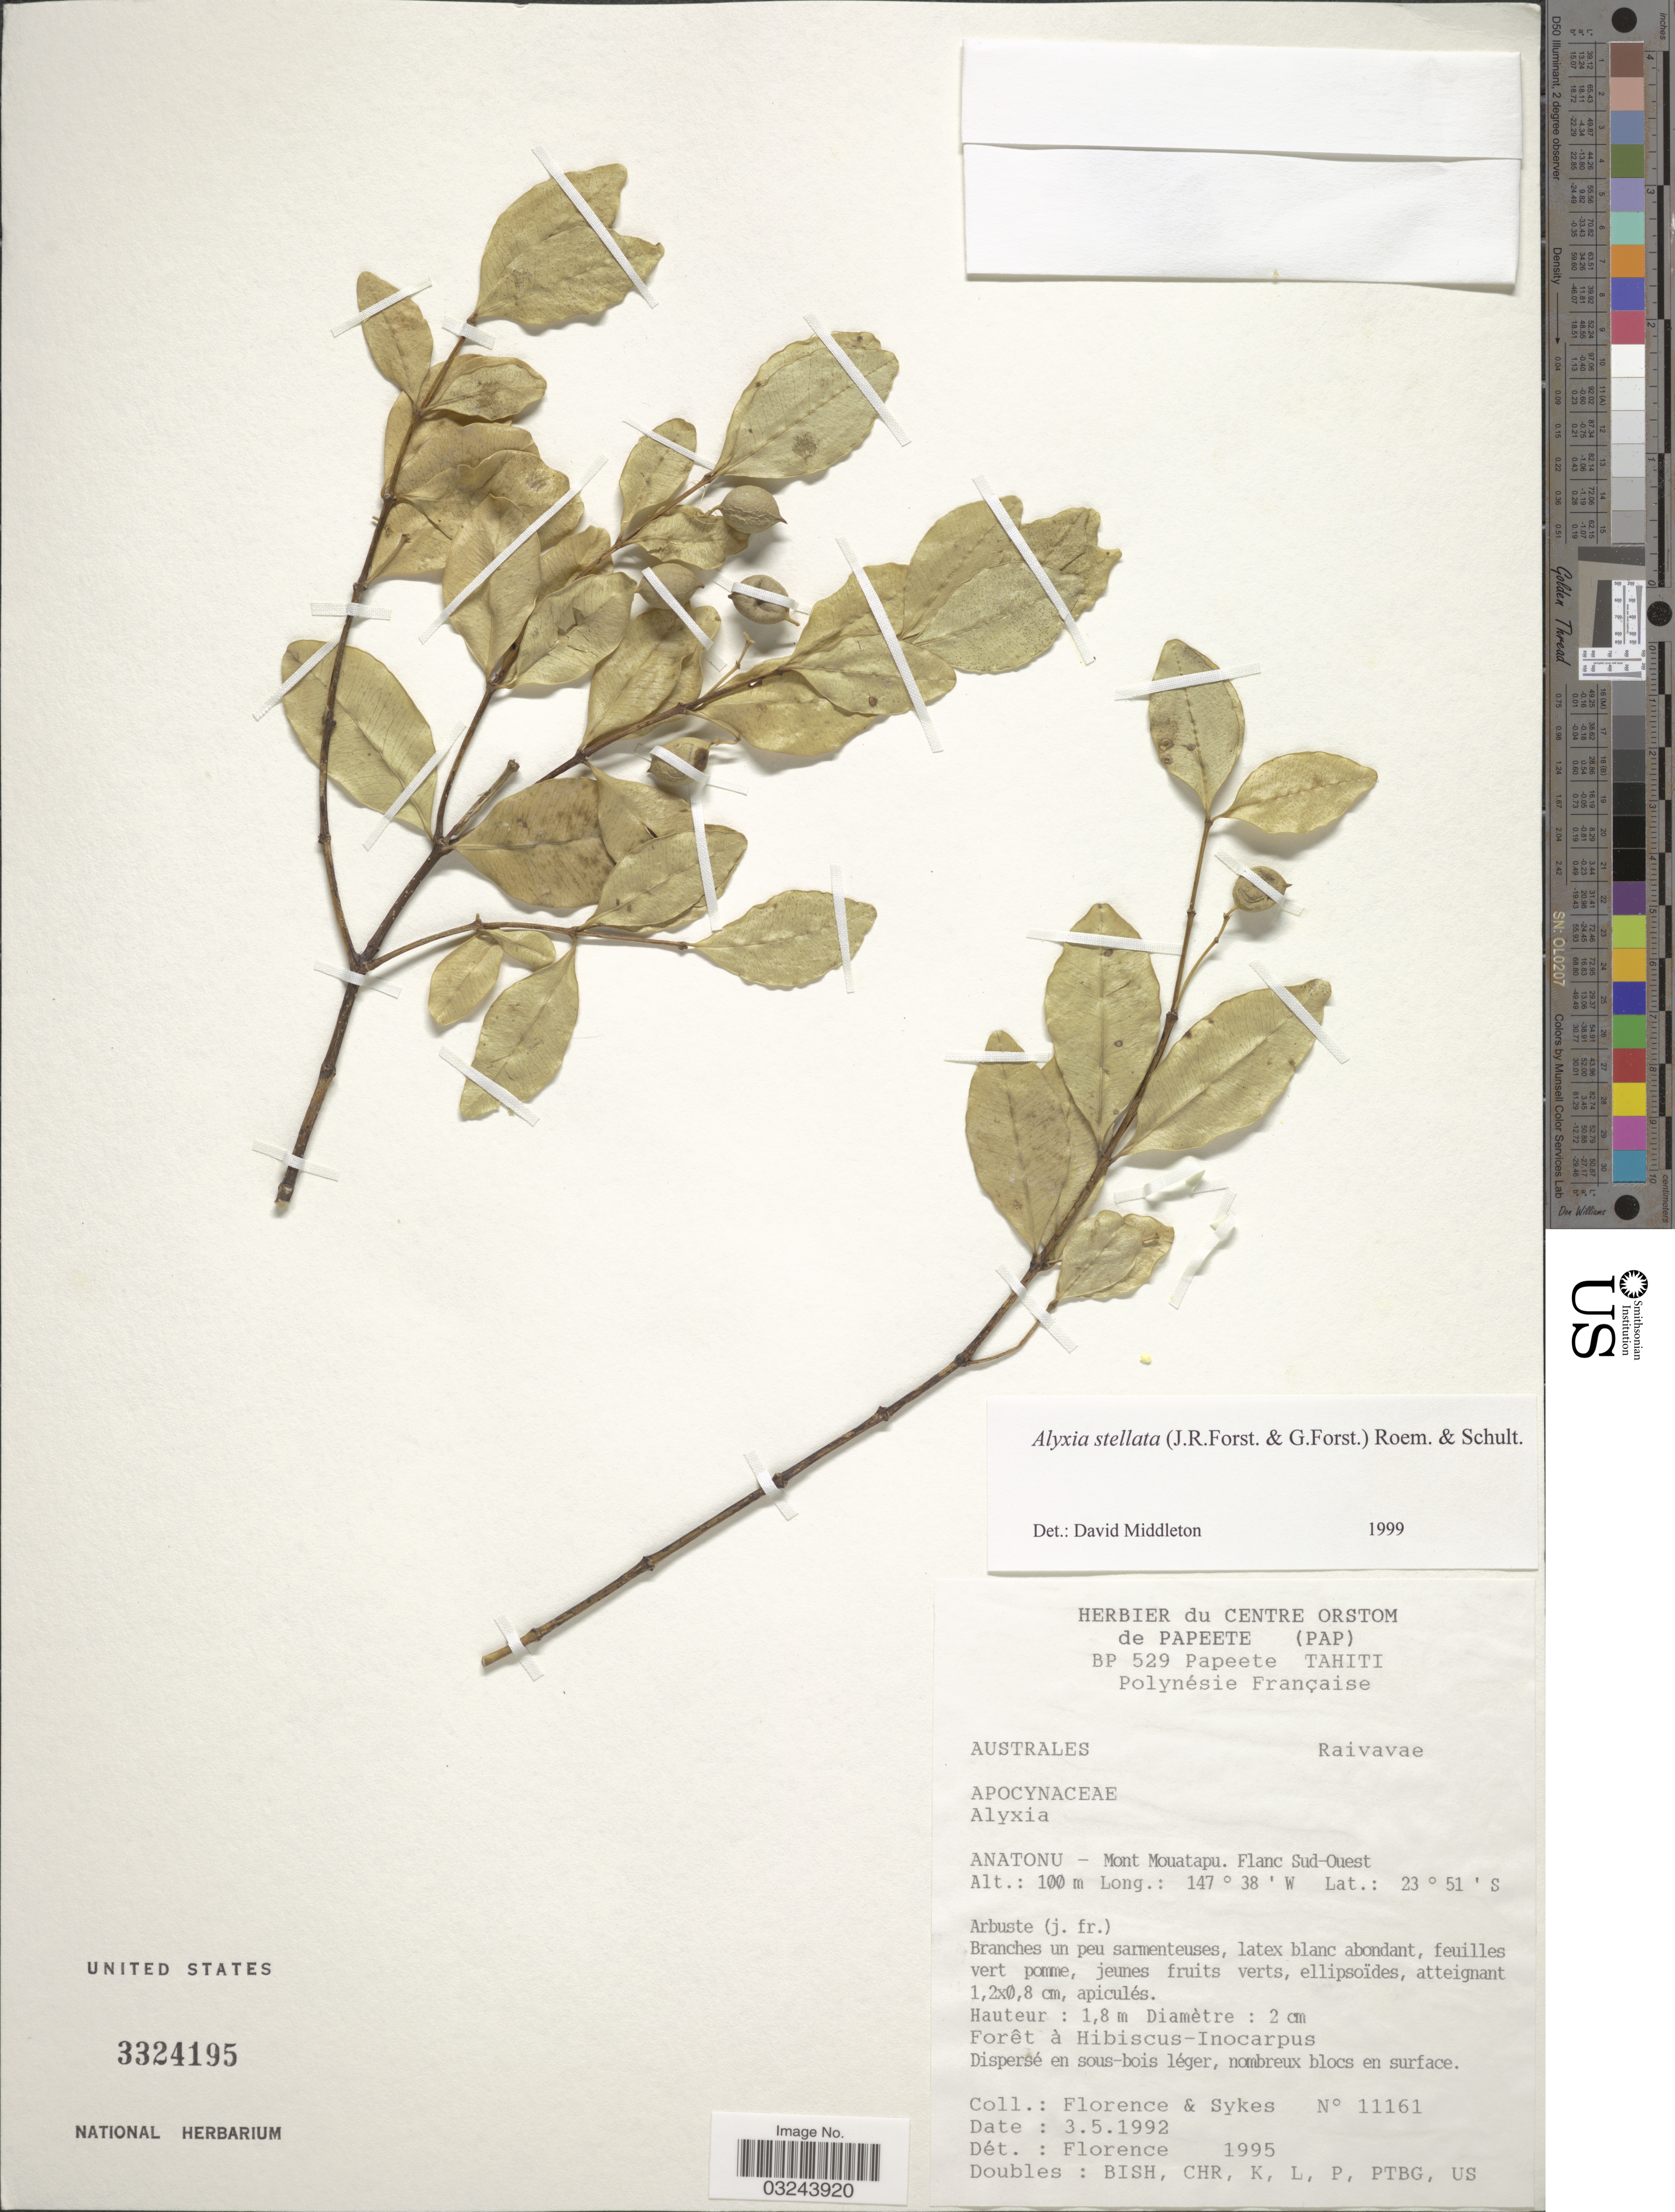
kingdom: Plantae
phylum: Tracheophyta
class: Magnoliopsida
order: Gentianales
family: Apocynaceae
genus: Alyxia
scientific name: Alyxia stellata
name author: (J.R. Forst. & G. Forst.) Roem. & Schult.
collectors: -. Florence & Sykes, --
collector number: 11161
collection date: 1992-05-03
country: French Polynesia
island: Raivavae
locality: Polynésie Française. Australes, Raivavae. Anatonu - Mont Mouatapu. Flanc Sud-Ouest.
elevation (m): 100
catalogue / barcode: US 3324195